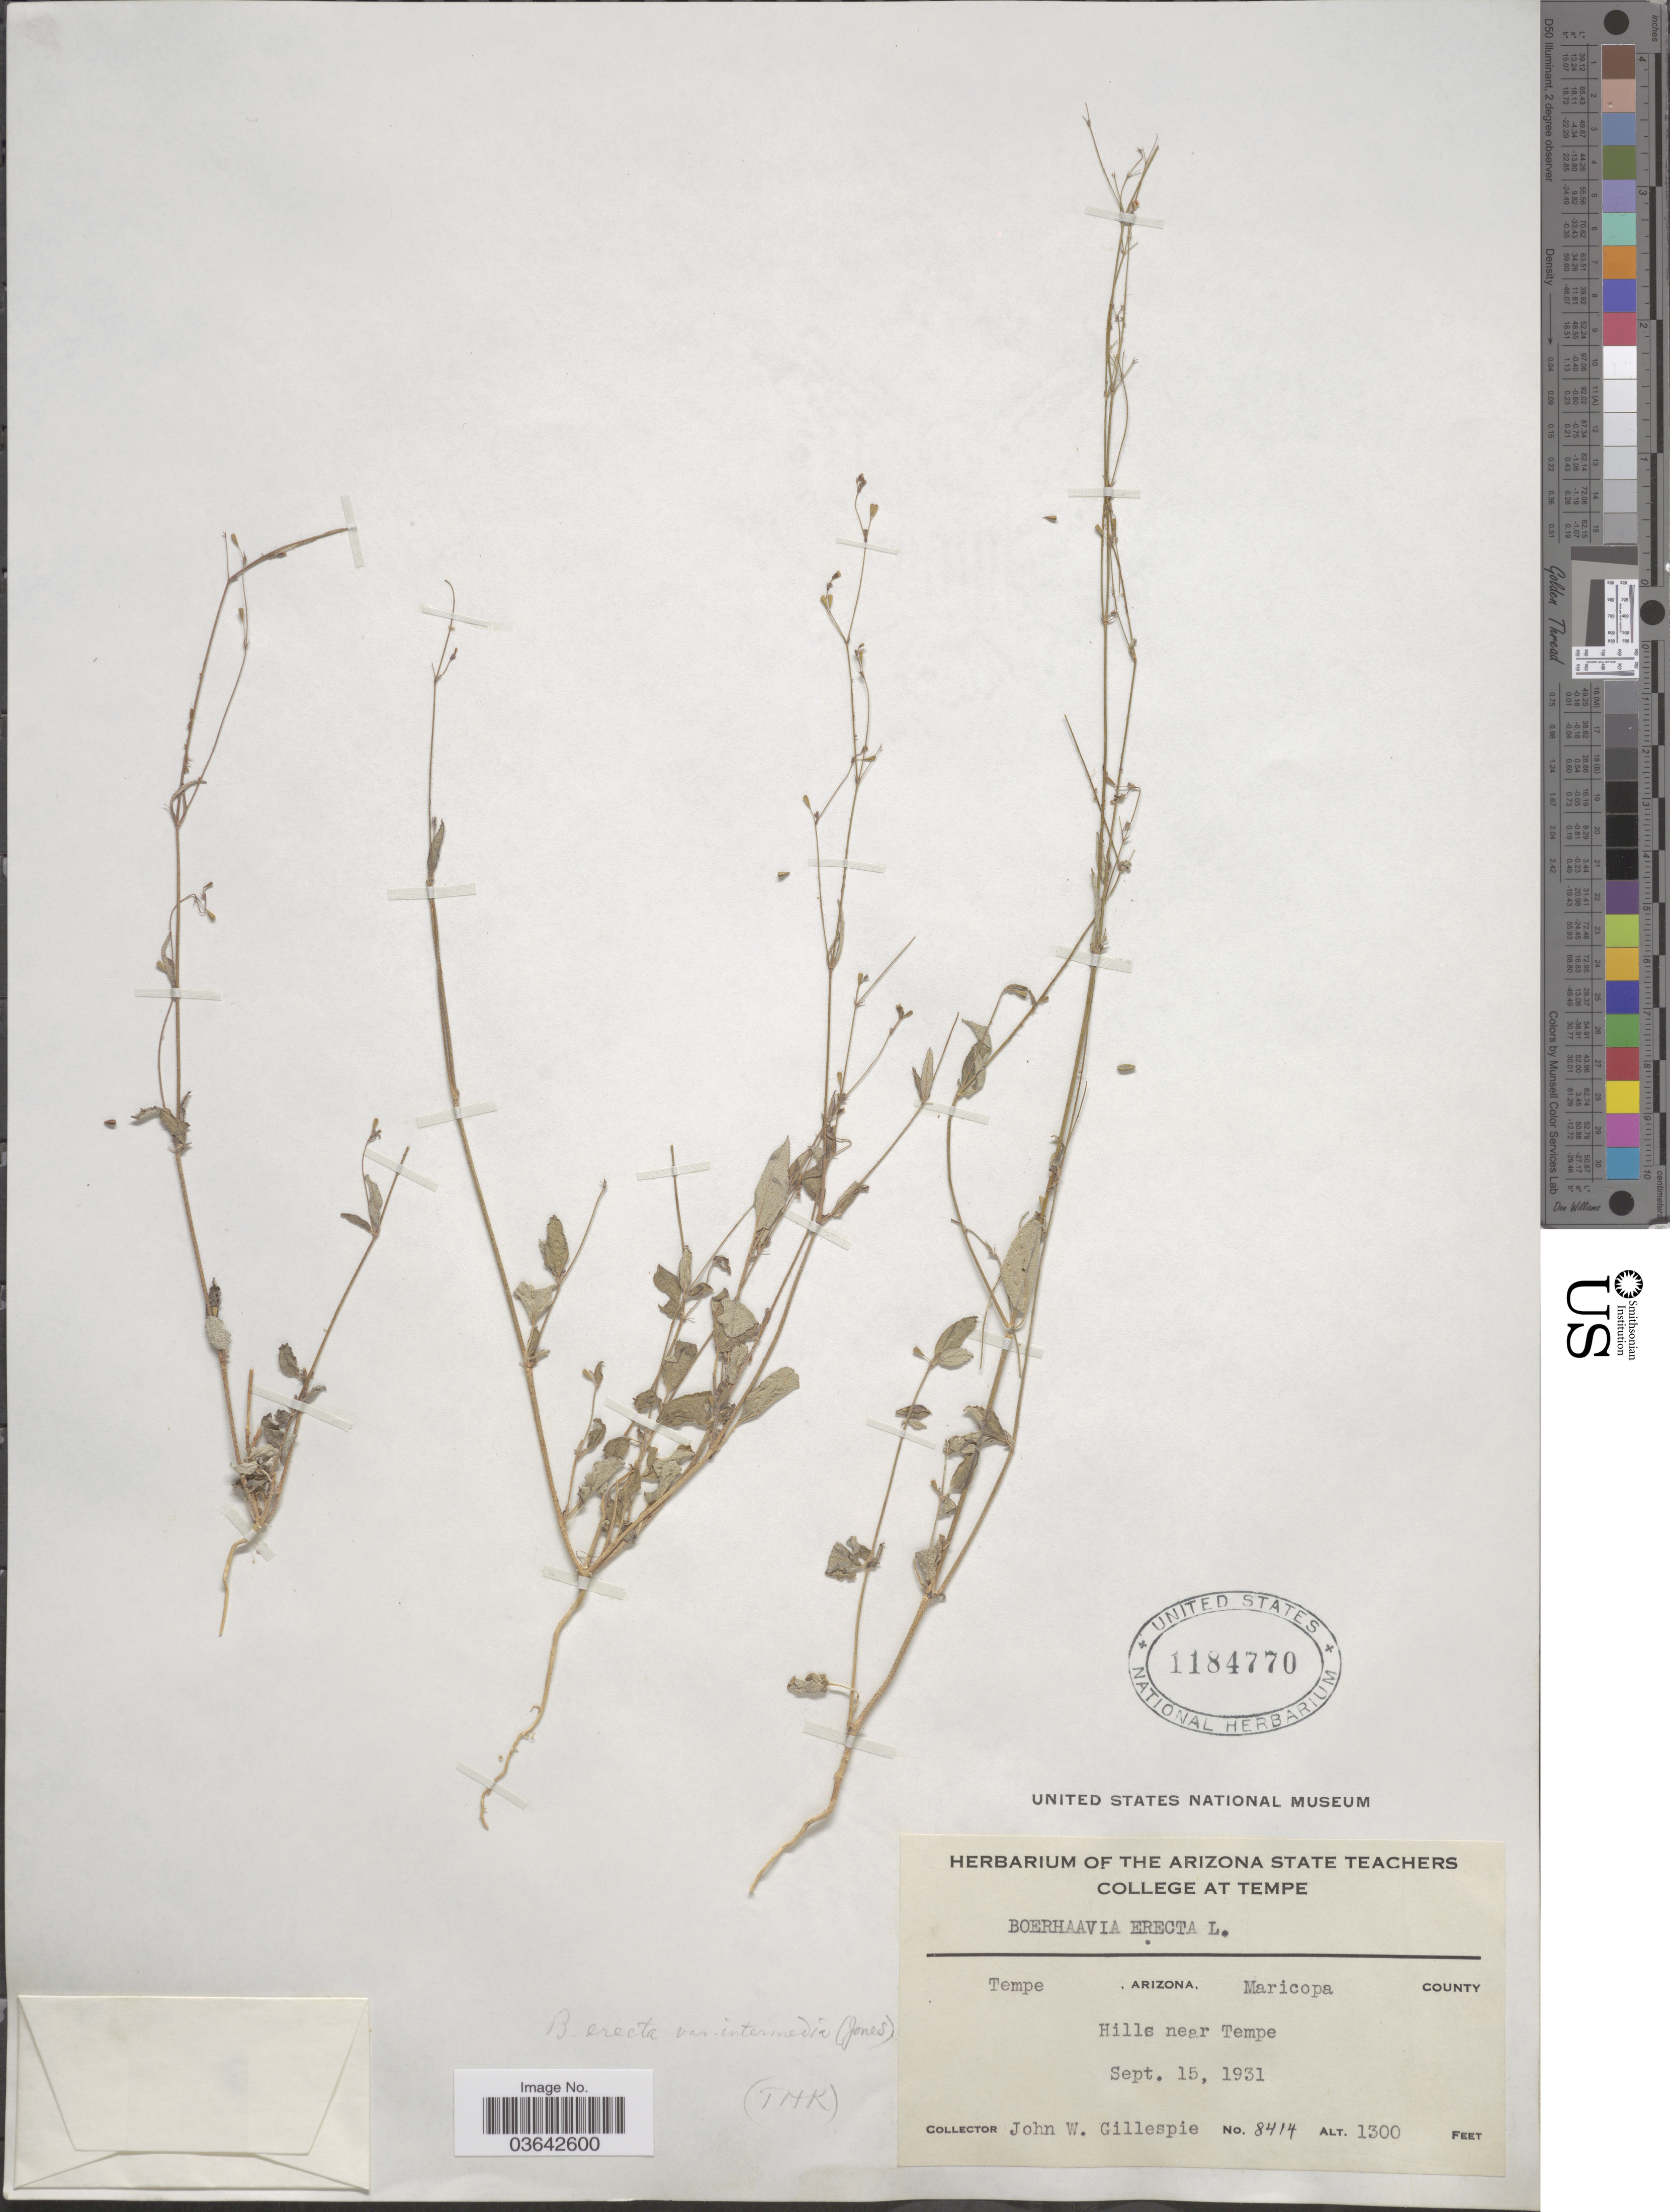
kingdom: Plantae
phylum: Tracheophyta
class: Magnoliopsida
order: Caryophyllales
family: Nyctaginaceae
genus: Boerhavia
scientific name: Boerhavia intermedia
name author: M.E. Jones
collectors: J. W. Gillespie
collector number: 8414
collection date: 1931-09-15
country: United States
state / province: Arizona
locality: Tempe. Maricopa County. Hills near Tempe.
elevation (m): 396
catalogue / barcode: US 1184770